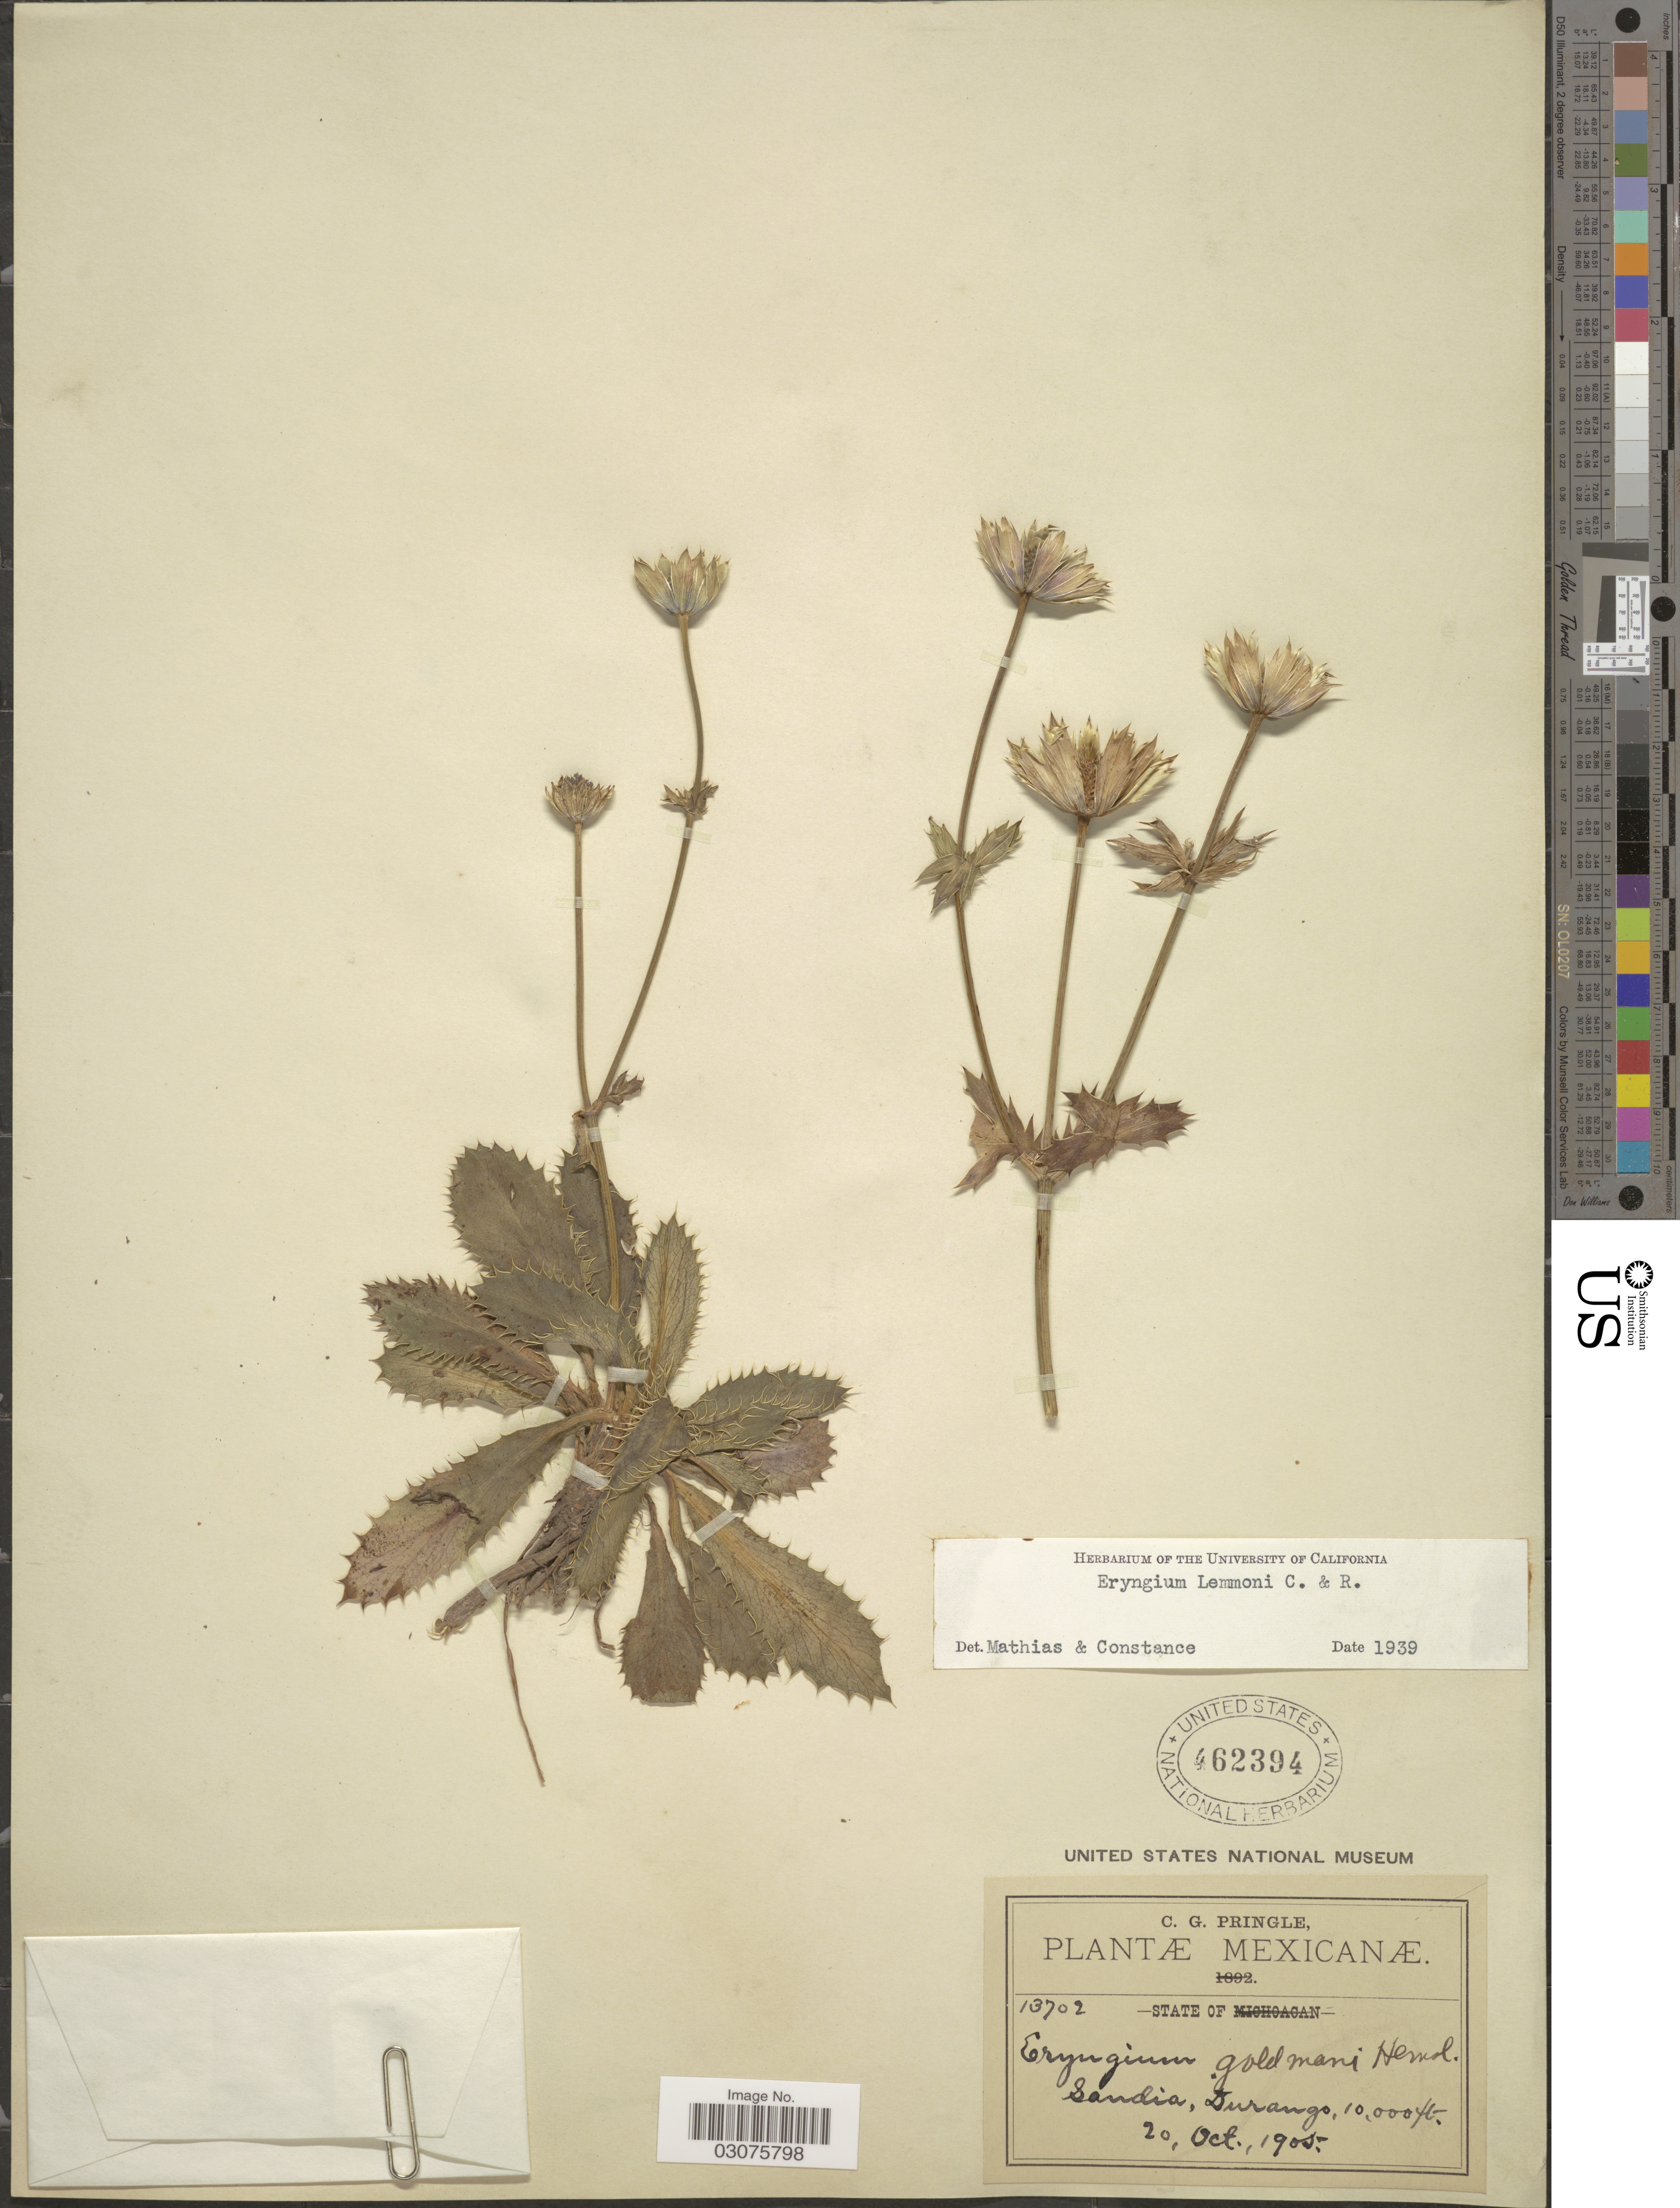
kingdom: Plantae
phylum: Tracheophyta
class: Magnoliopsida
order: Apiales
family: Apiaceae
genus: Eryngium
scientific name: Eryngium lemmonii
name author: J.M. Coult. & Rose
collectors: C. G. Pringle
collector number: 13702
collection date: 1905-10-20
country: Mexico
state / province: Durango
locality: Sandia, Durango.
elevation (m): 3048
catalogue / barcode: US 462394